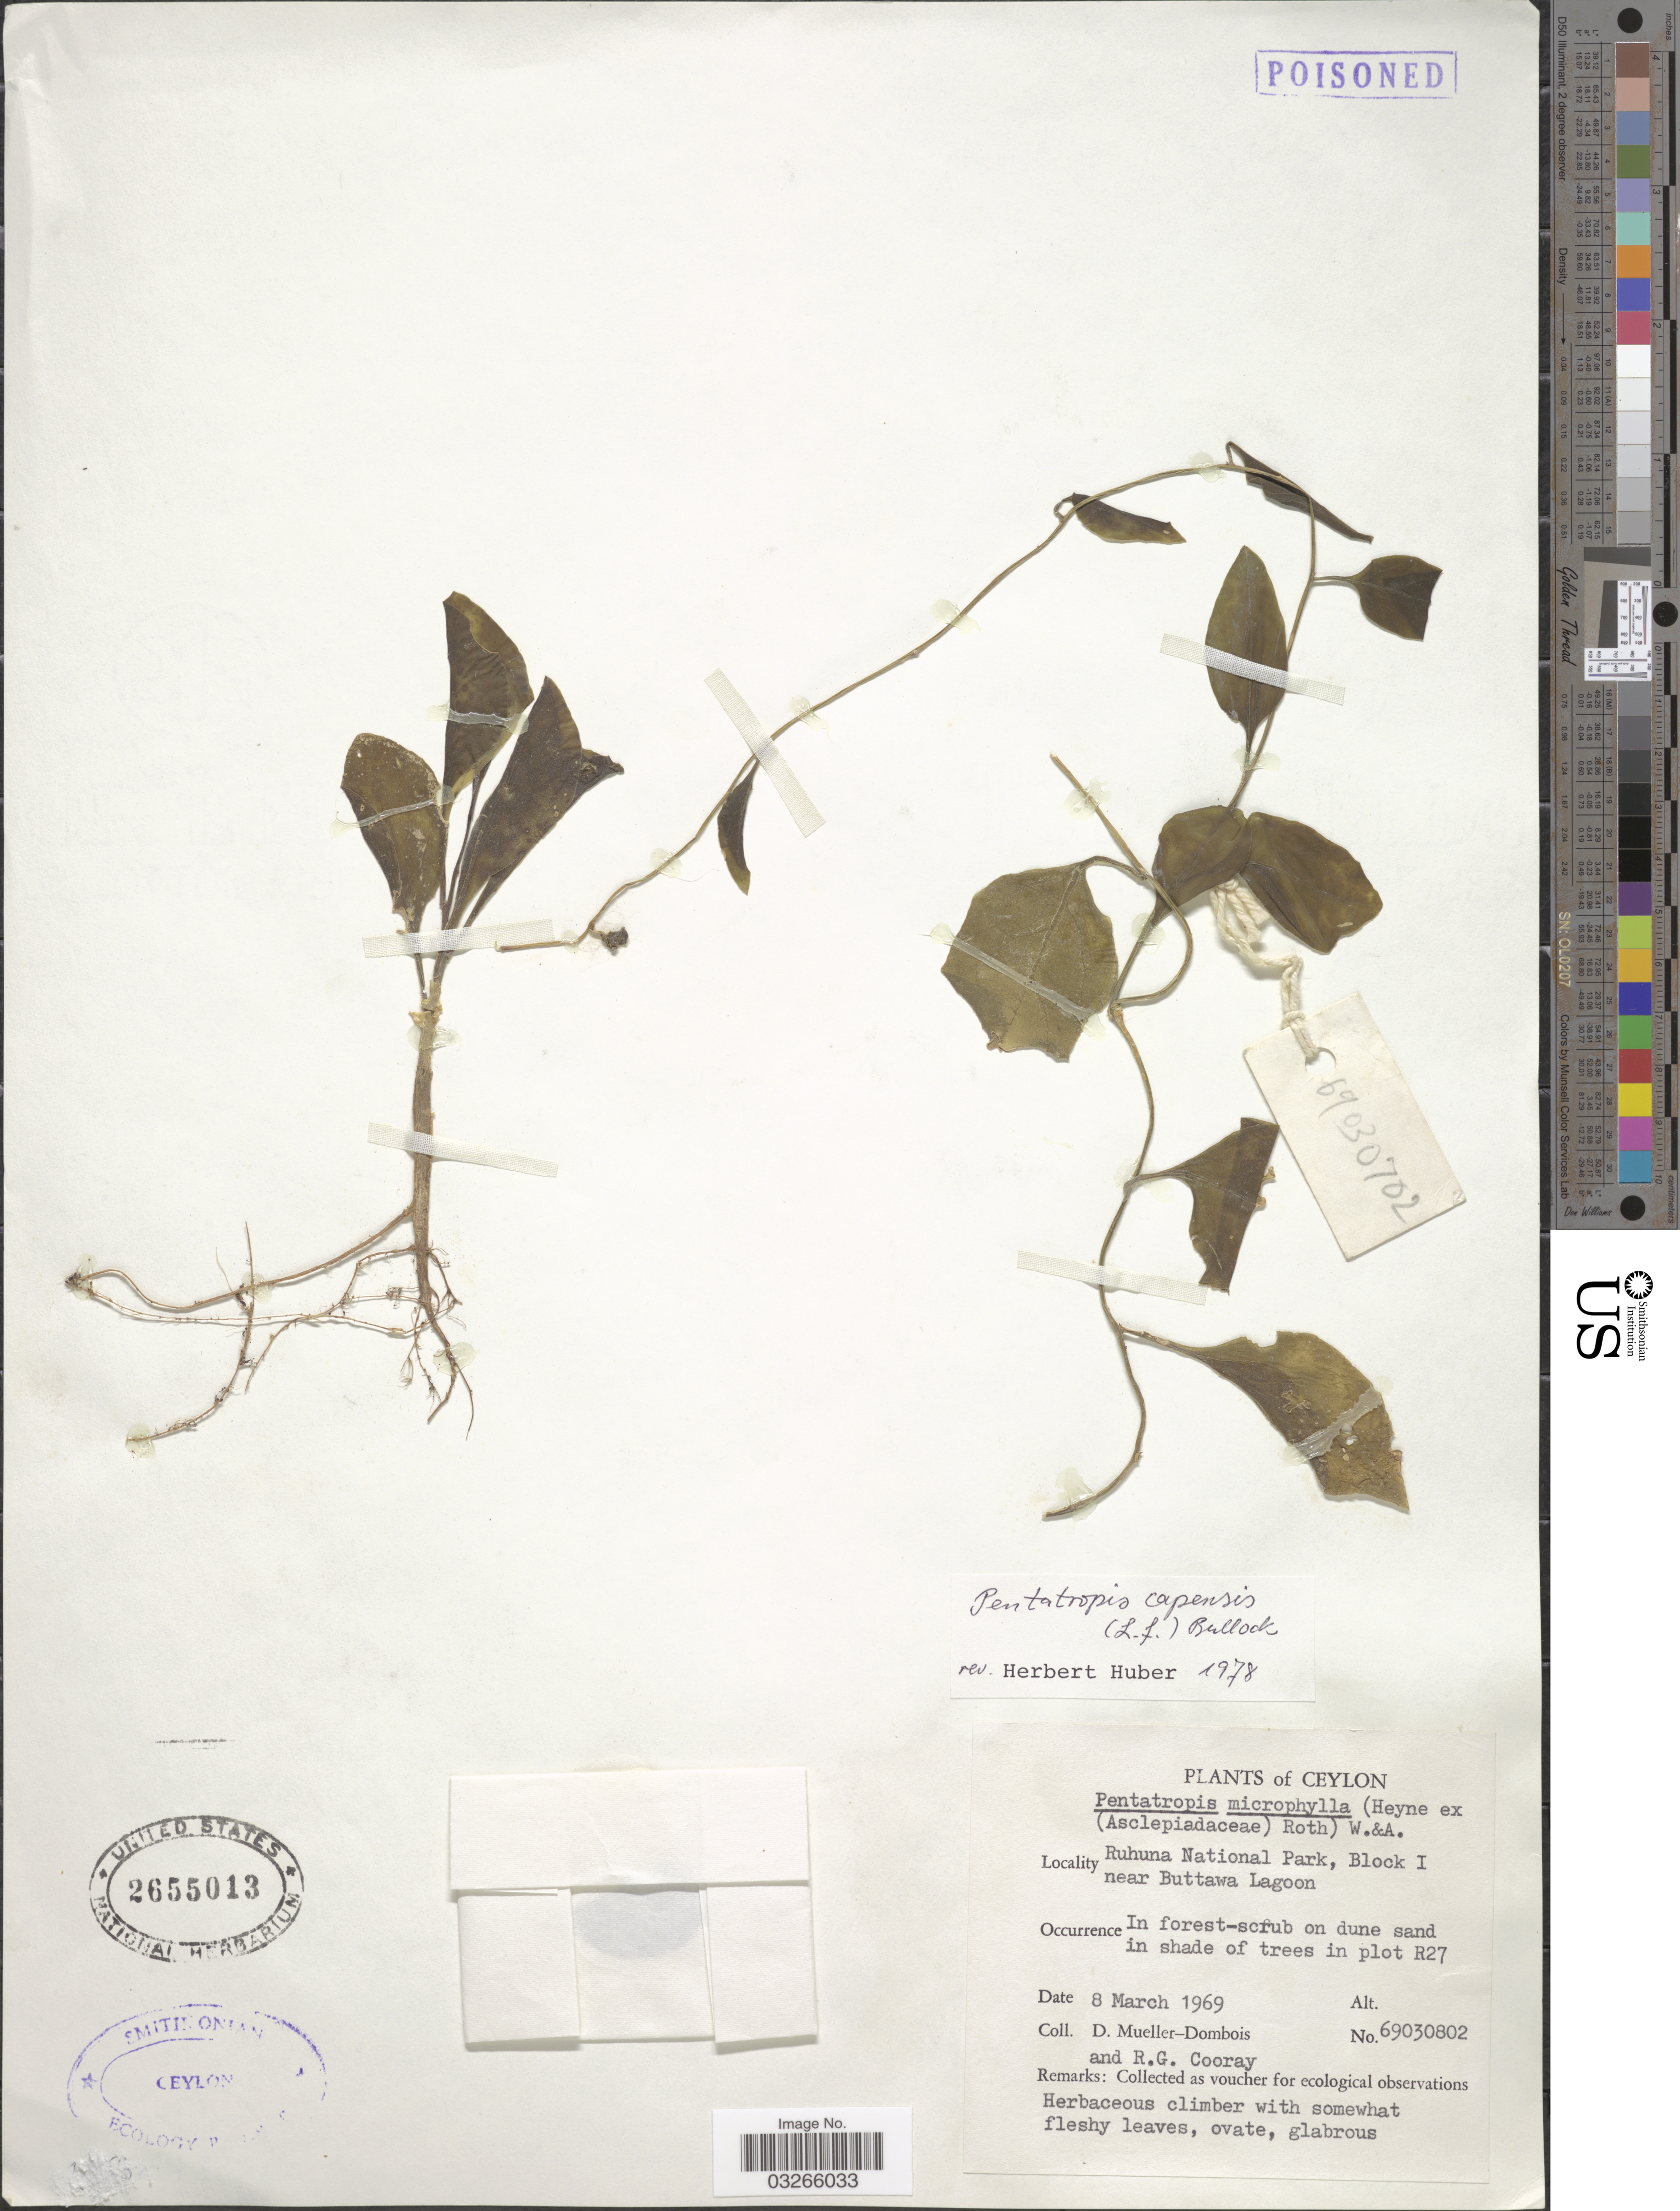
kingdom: Plantae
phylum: Tracheophyta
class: Magnoliopsida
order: Gentianales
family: Apocynaceae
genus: Pentatropis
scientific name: Pentatropis capensis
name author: (L. f.) Bullock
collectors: D. Mueller-Dombois & R. Cooray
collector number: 69030802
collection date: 1969-03-08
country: Sri Lanka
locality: Ceylon. Ruhuna National Park, Block I near Buttawa Lagoon.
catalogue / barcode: US 2655013